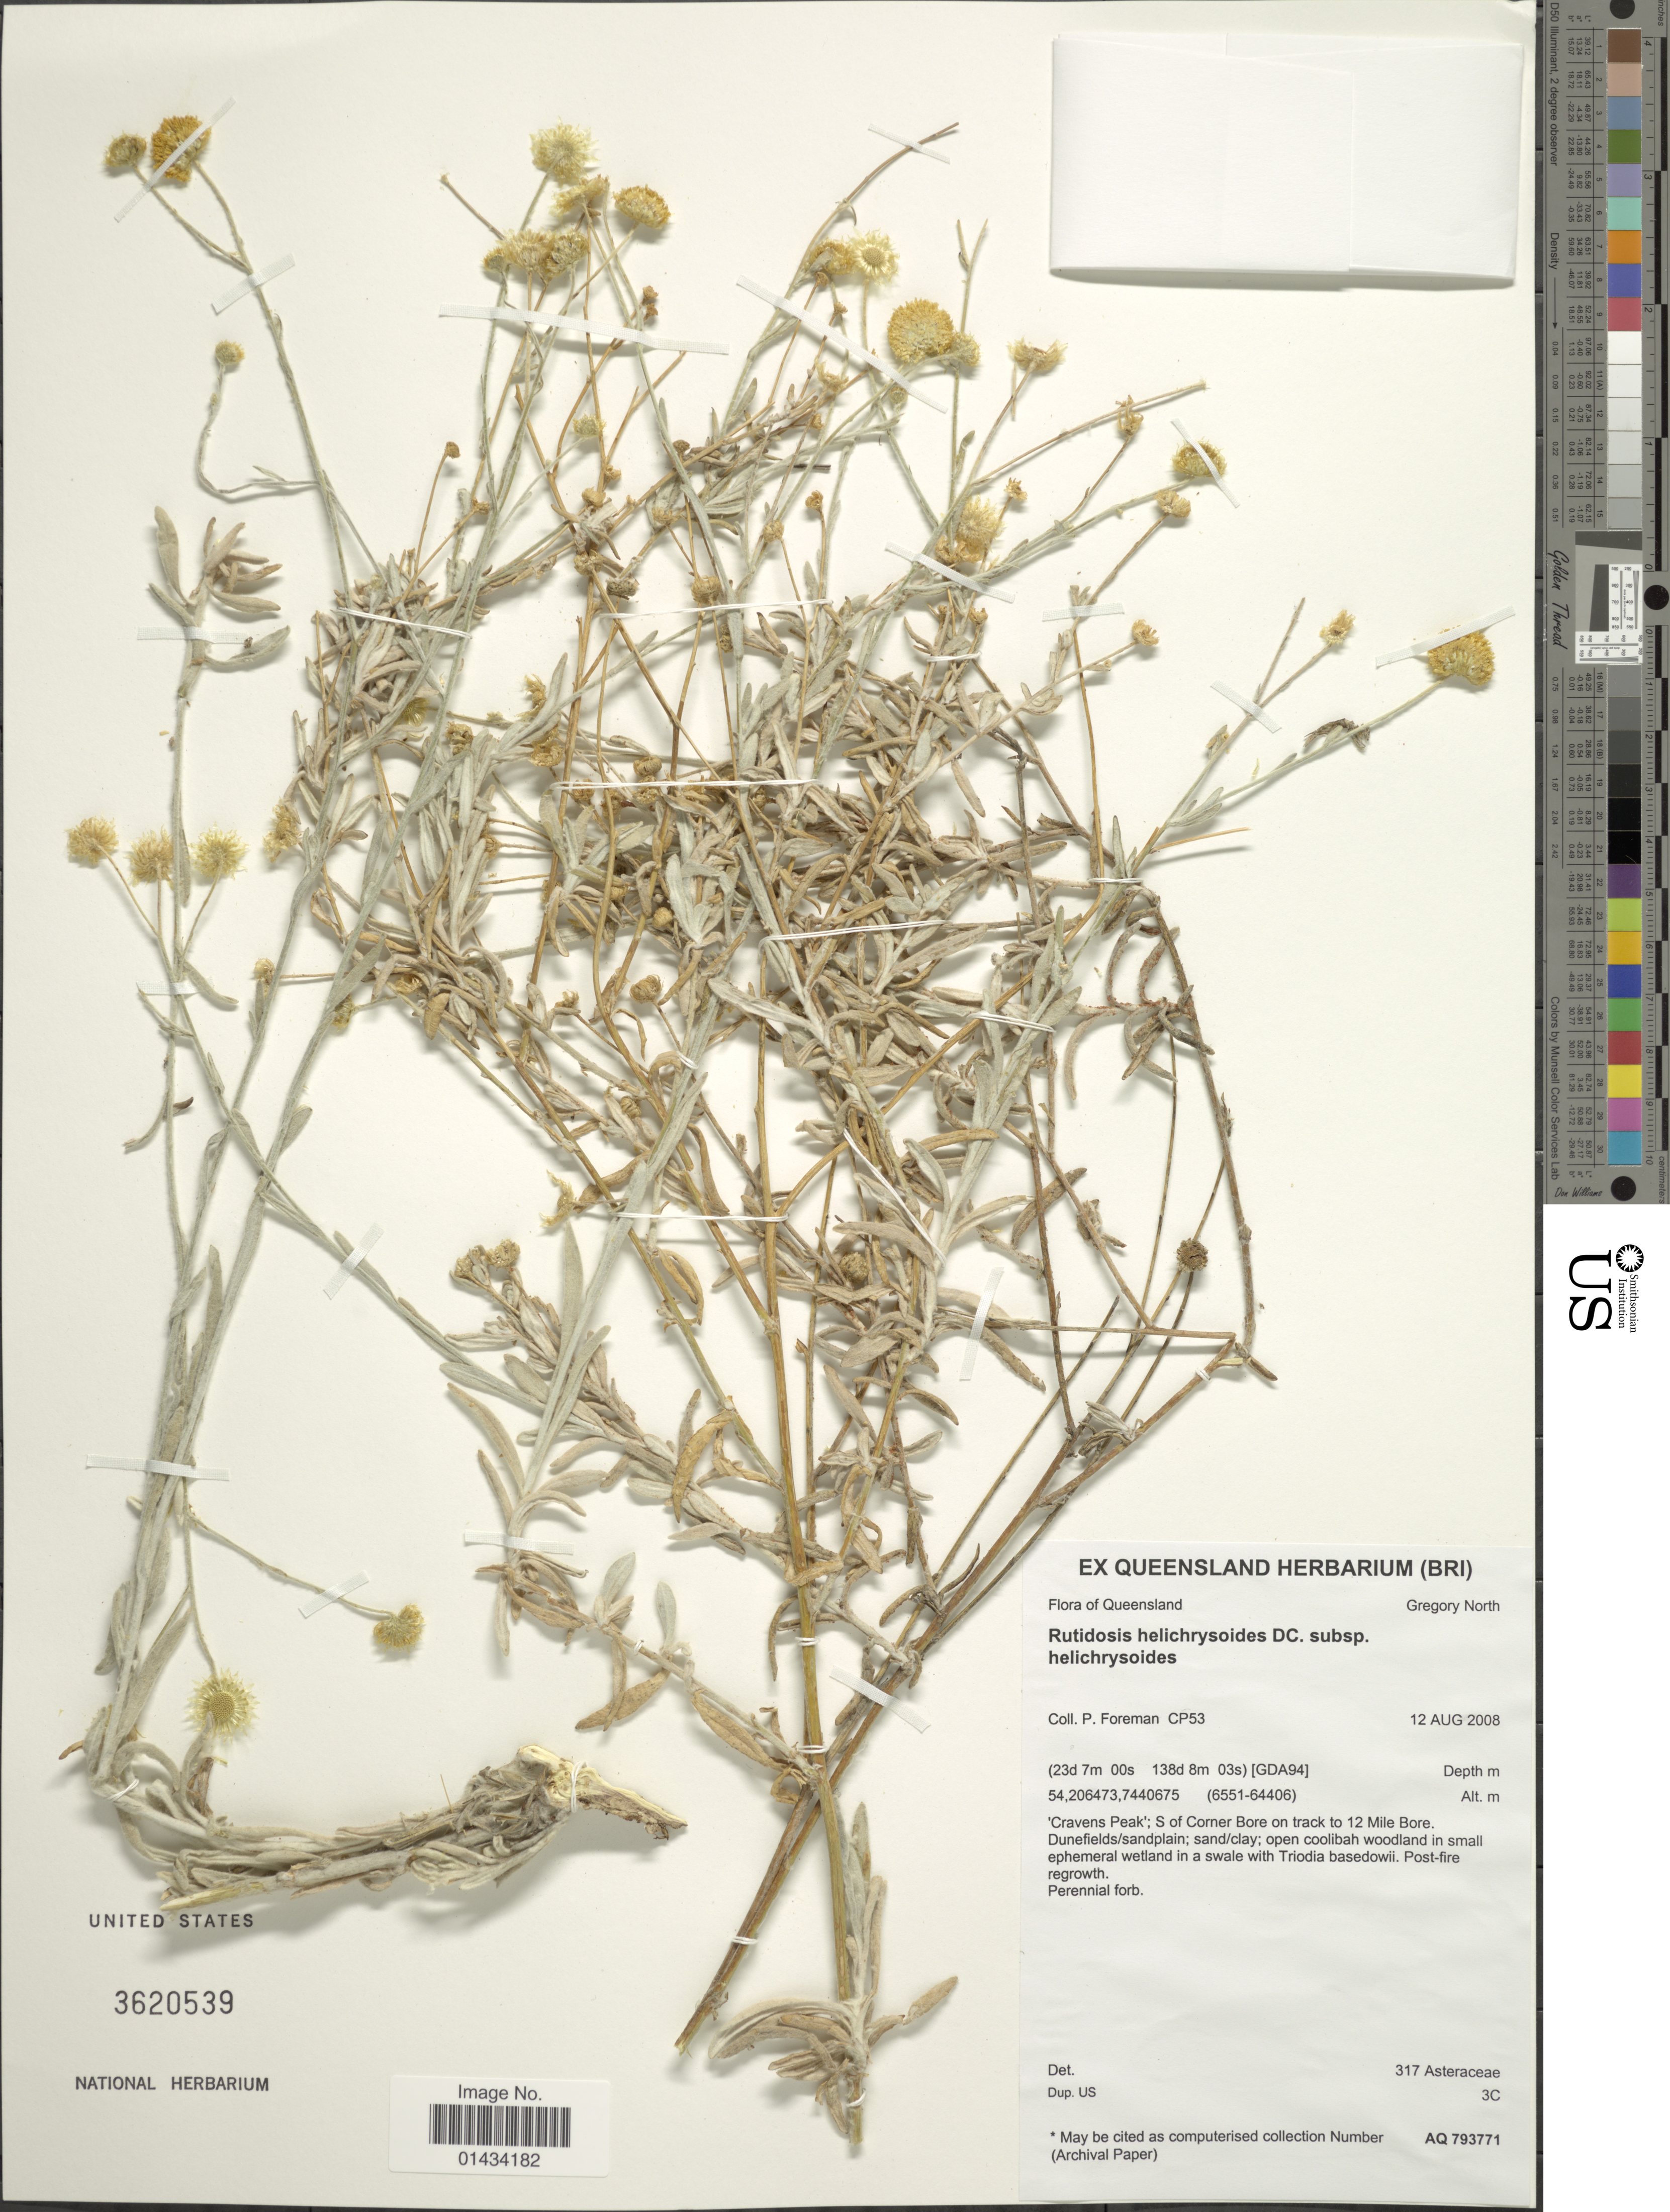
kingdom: Plantae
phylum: Tracheophyta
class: Magnoliopsida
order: Asterales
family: Asteraceae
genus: Rutidosis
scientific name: Rutidosis helichrysoides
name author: DC.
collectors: P. Foreman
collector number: CP53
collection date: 2008-08-12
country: Australia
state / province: Queensland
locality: Gregory North, 'Cravens Peak'; S of Corner Bore on track to 12 Mile Bore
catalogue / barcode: US 3620539